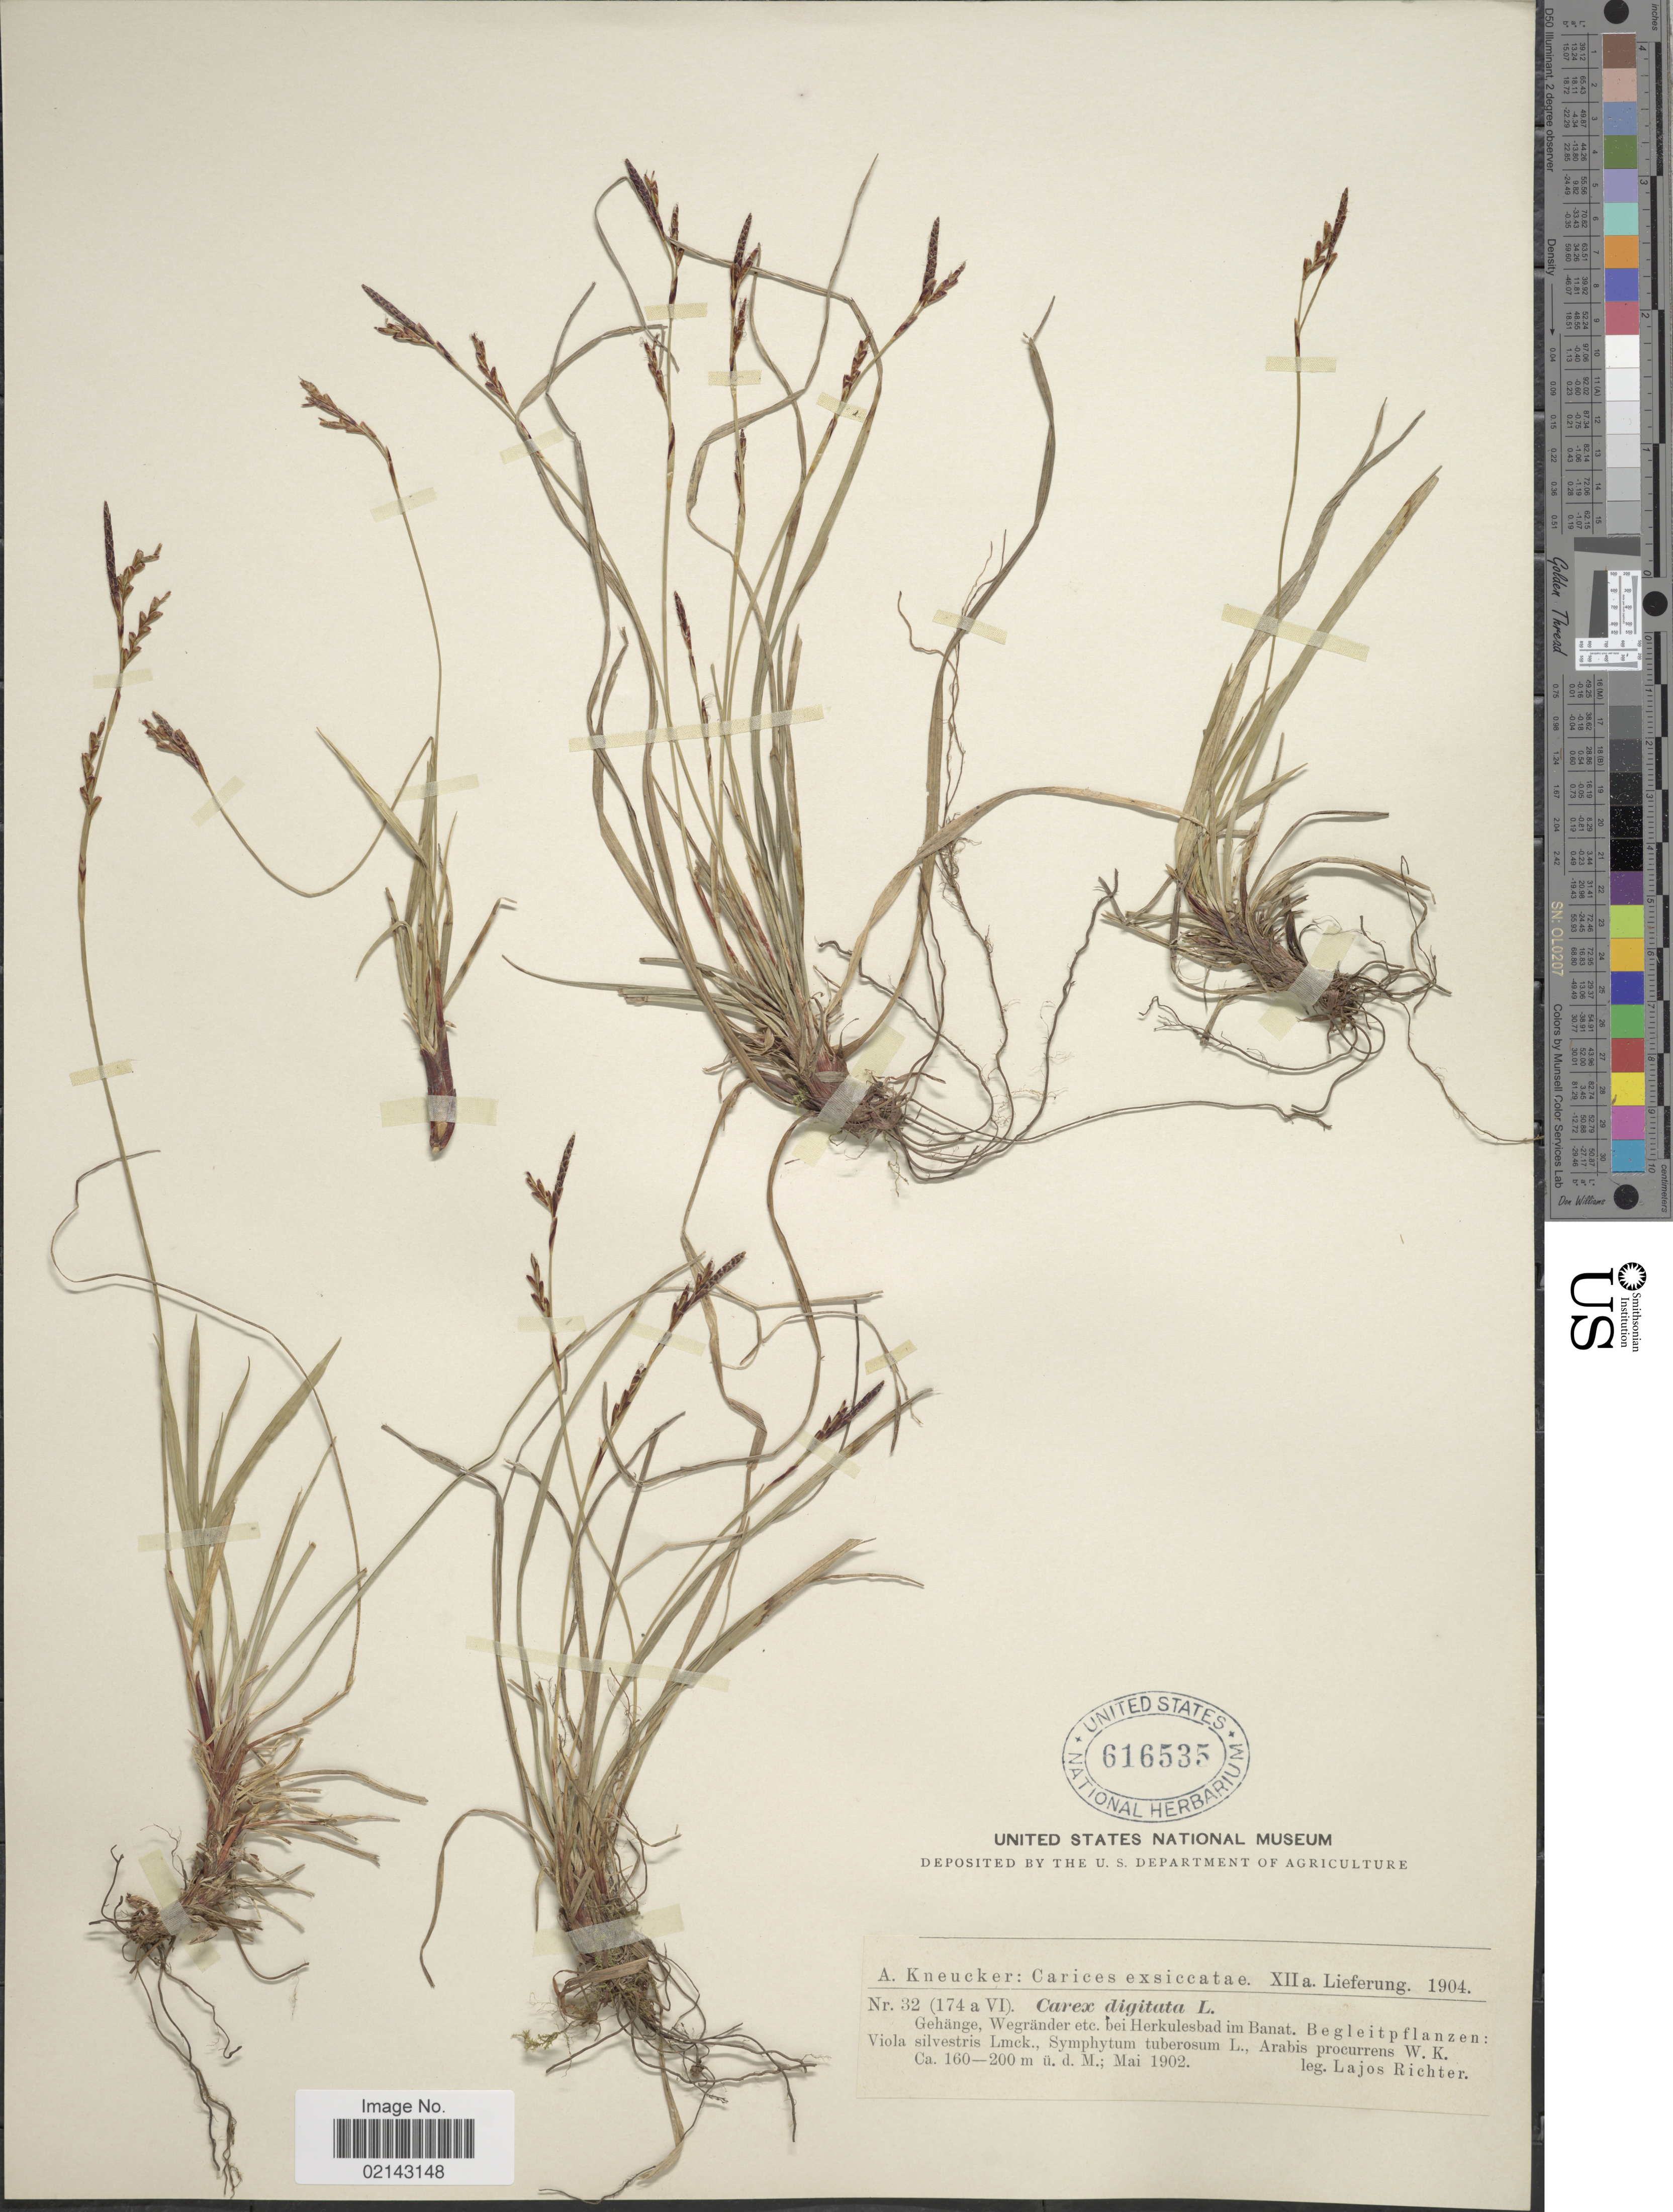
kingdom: Plantae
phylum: Tracheophyta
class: Liliopsida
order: Poales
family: Cyperaceae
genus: Carex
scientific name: Carex digitata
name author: L.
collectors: L. Richter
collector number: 32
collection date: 1902-05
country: Romania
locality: Gehange, Wegrander etc. bei Herkulesbad im Banat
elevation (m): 160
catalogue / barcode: US 616535